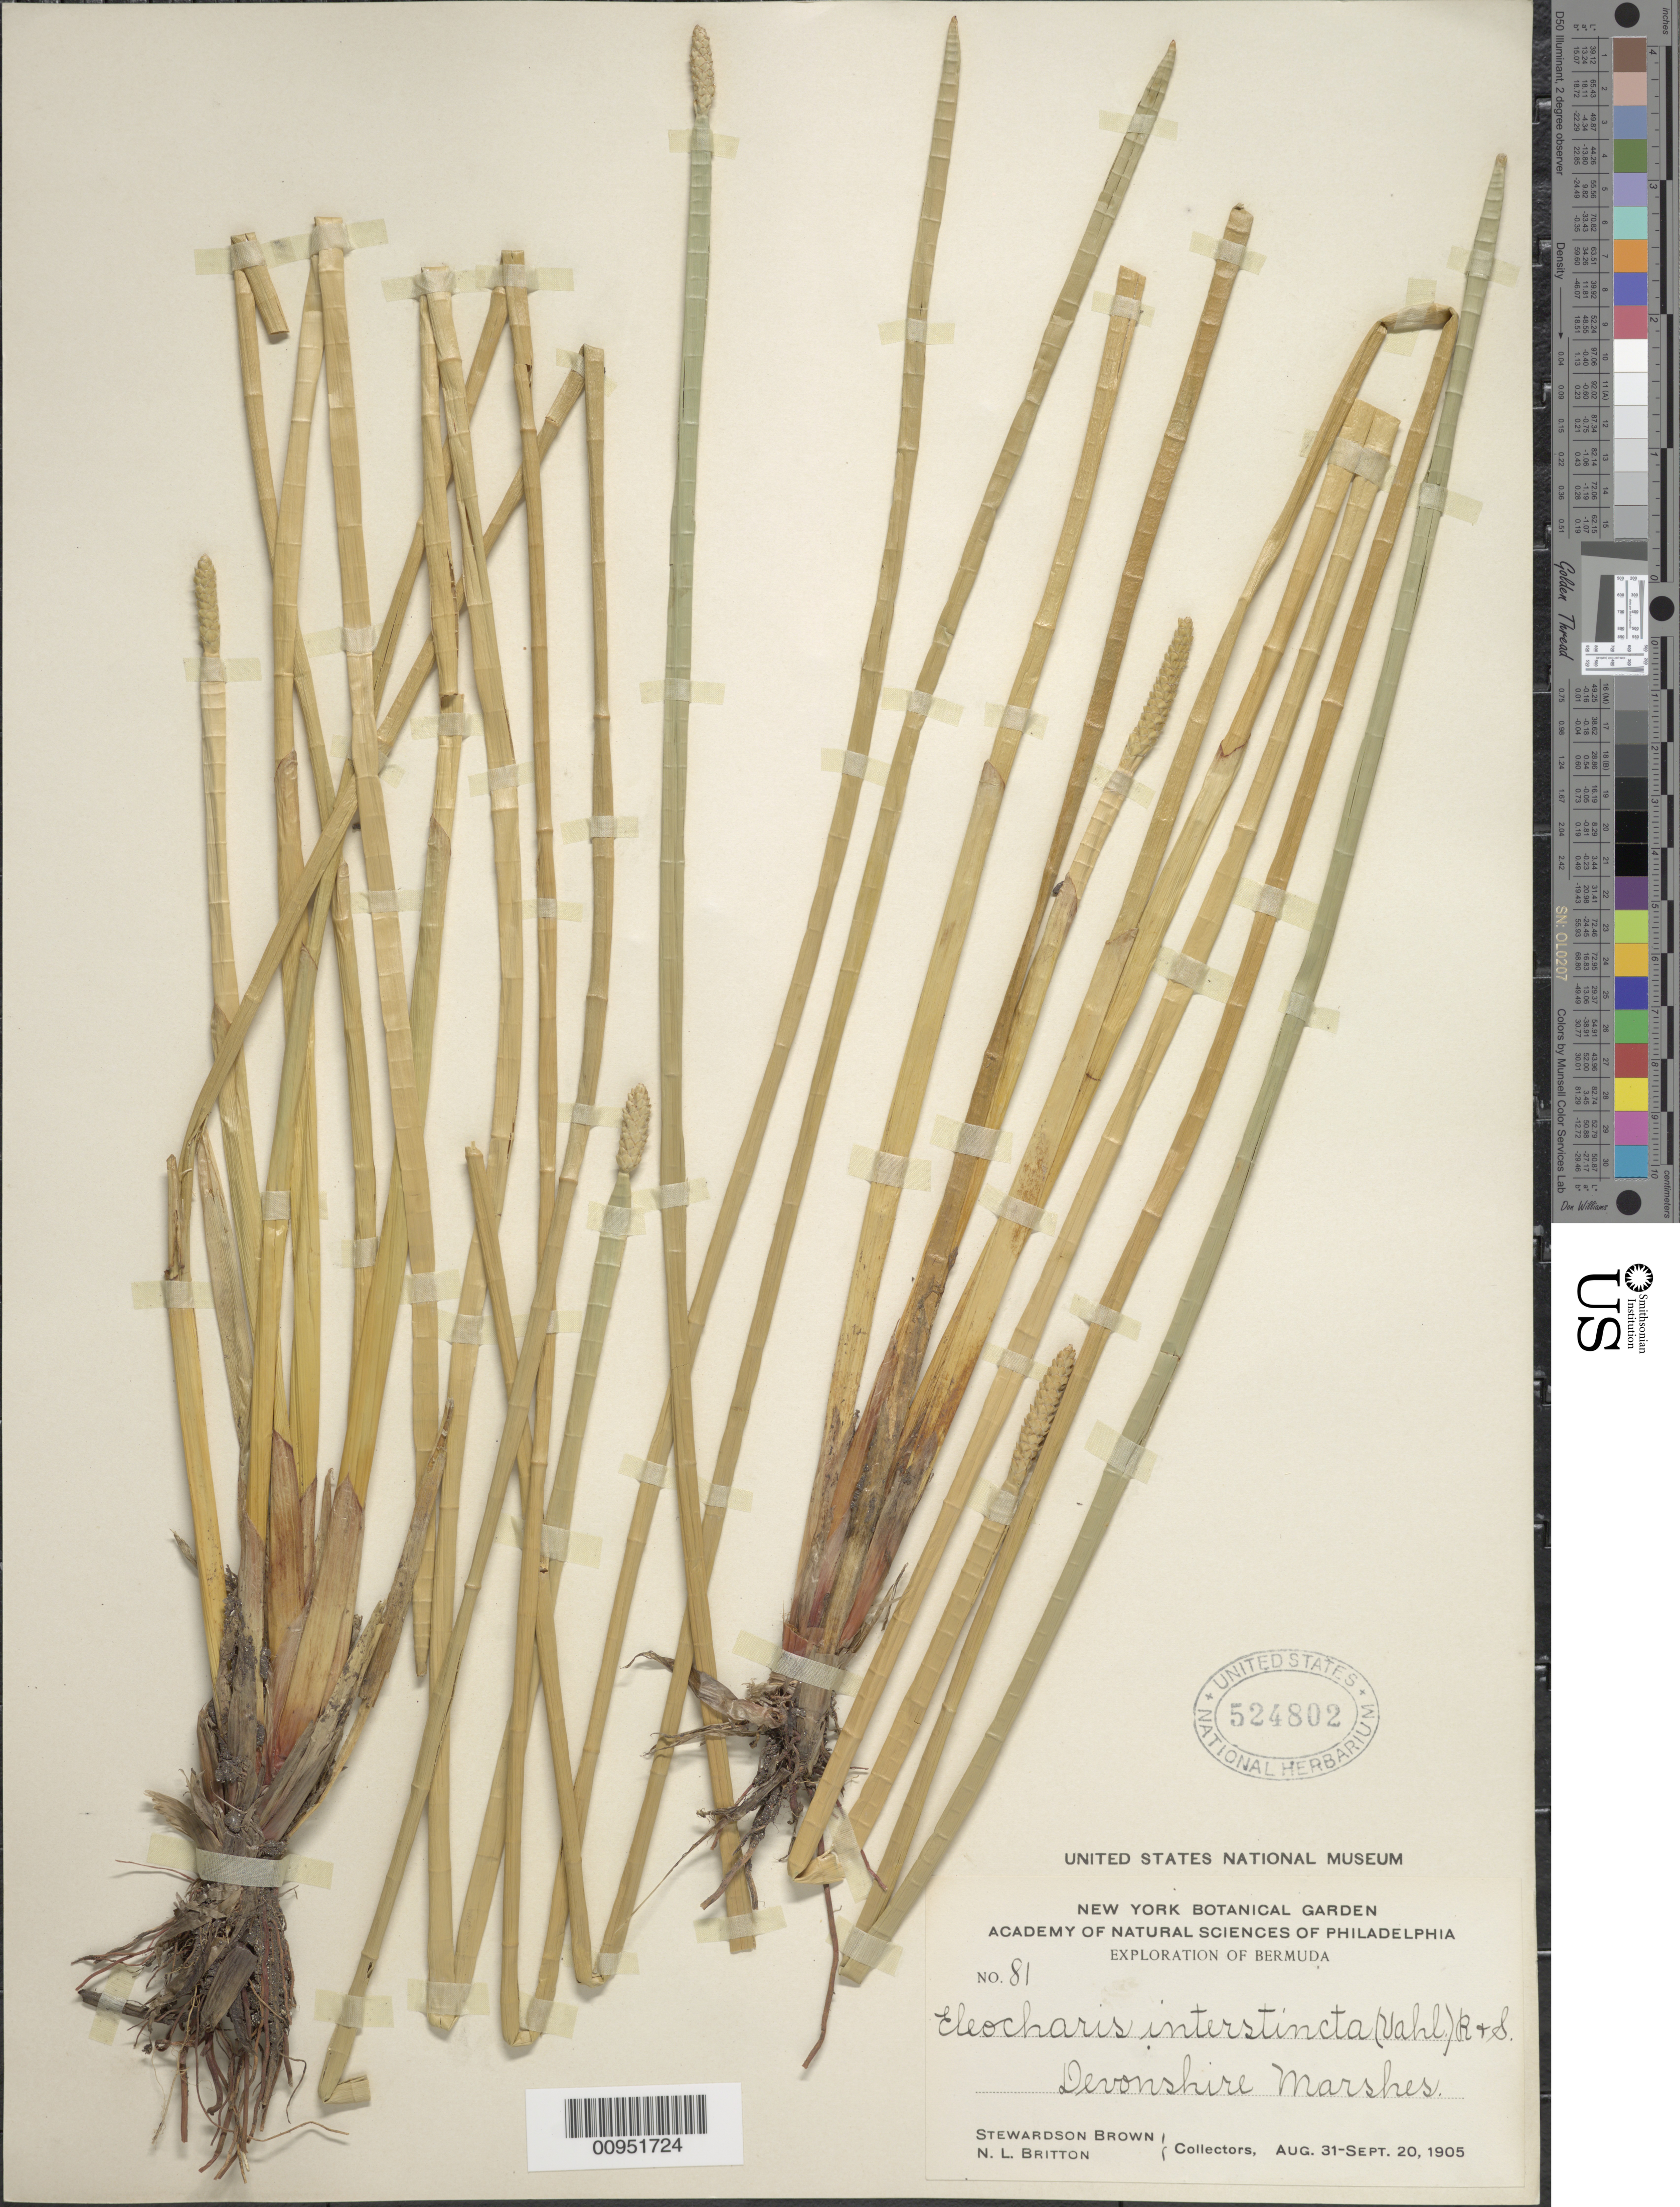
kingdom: Plantae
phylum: Tracheophyta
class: Liliopsida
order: Poales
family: Cyperaceae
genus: Eleocharis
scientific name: Eleocharis interstincta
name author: (Vahl) Roem. & Schult.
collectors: S. Brown & N. Britton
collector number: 81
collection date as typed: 31 Aug 1905 to 20 Sep 1905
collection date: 1905-08-31/1905-09-20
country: Bermuda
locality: Devonshire Marshes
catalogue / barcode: US 524802